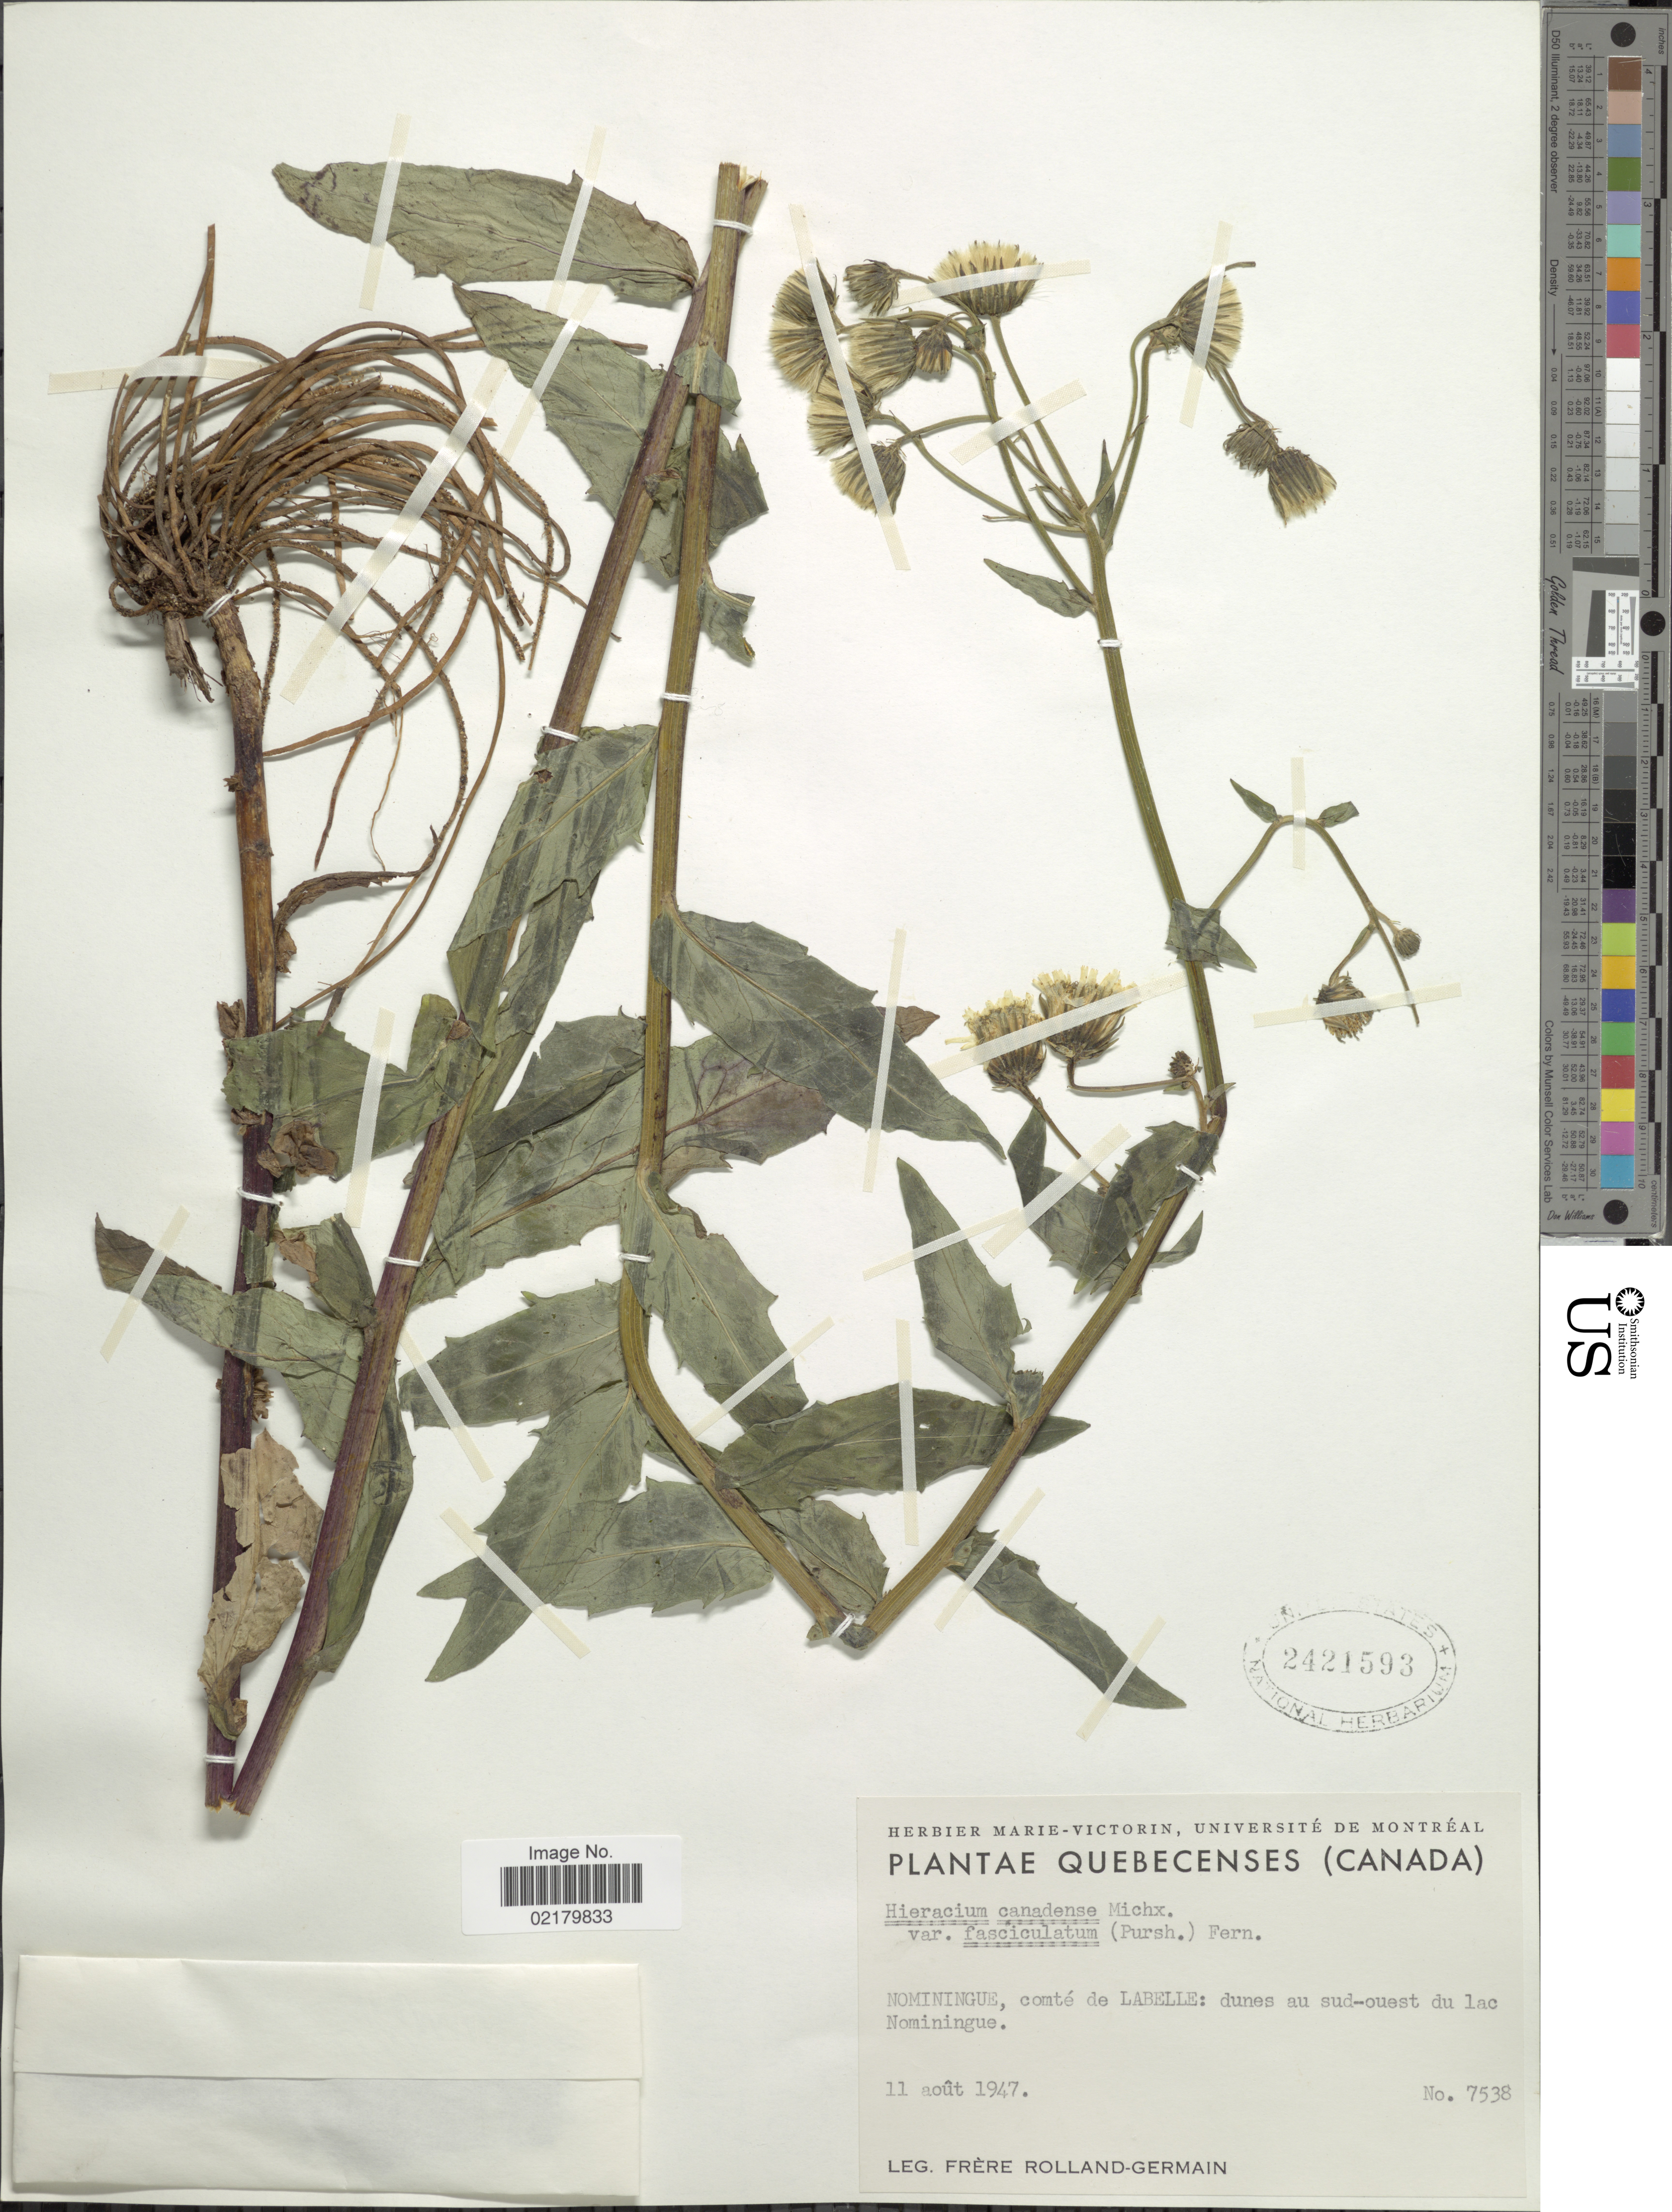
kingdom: Plantae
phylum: Tracheophyta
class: Magnoliopsida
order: Asterales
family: Asteraceae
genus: Hieracium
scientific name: Hieracium canadense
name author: Michx.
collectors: Rolland-Germain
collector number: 7538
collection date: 1947-08-11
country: Canada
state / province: Quebec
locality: Nomimingue, comté de Labelle: dunes au sud-ouest du lac Nominingue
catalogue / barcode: US 2421593